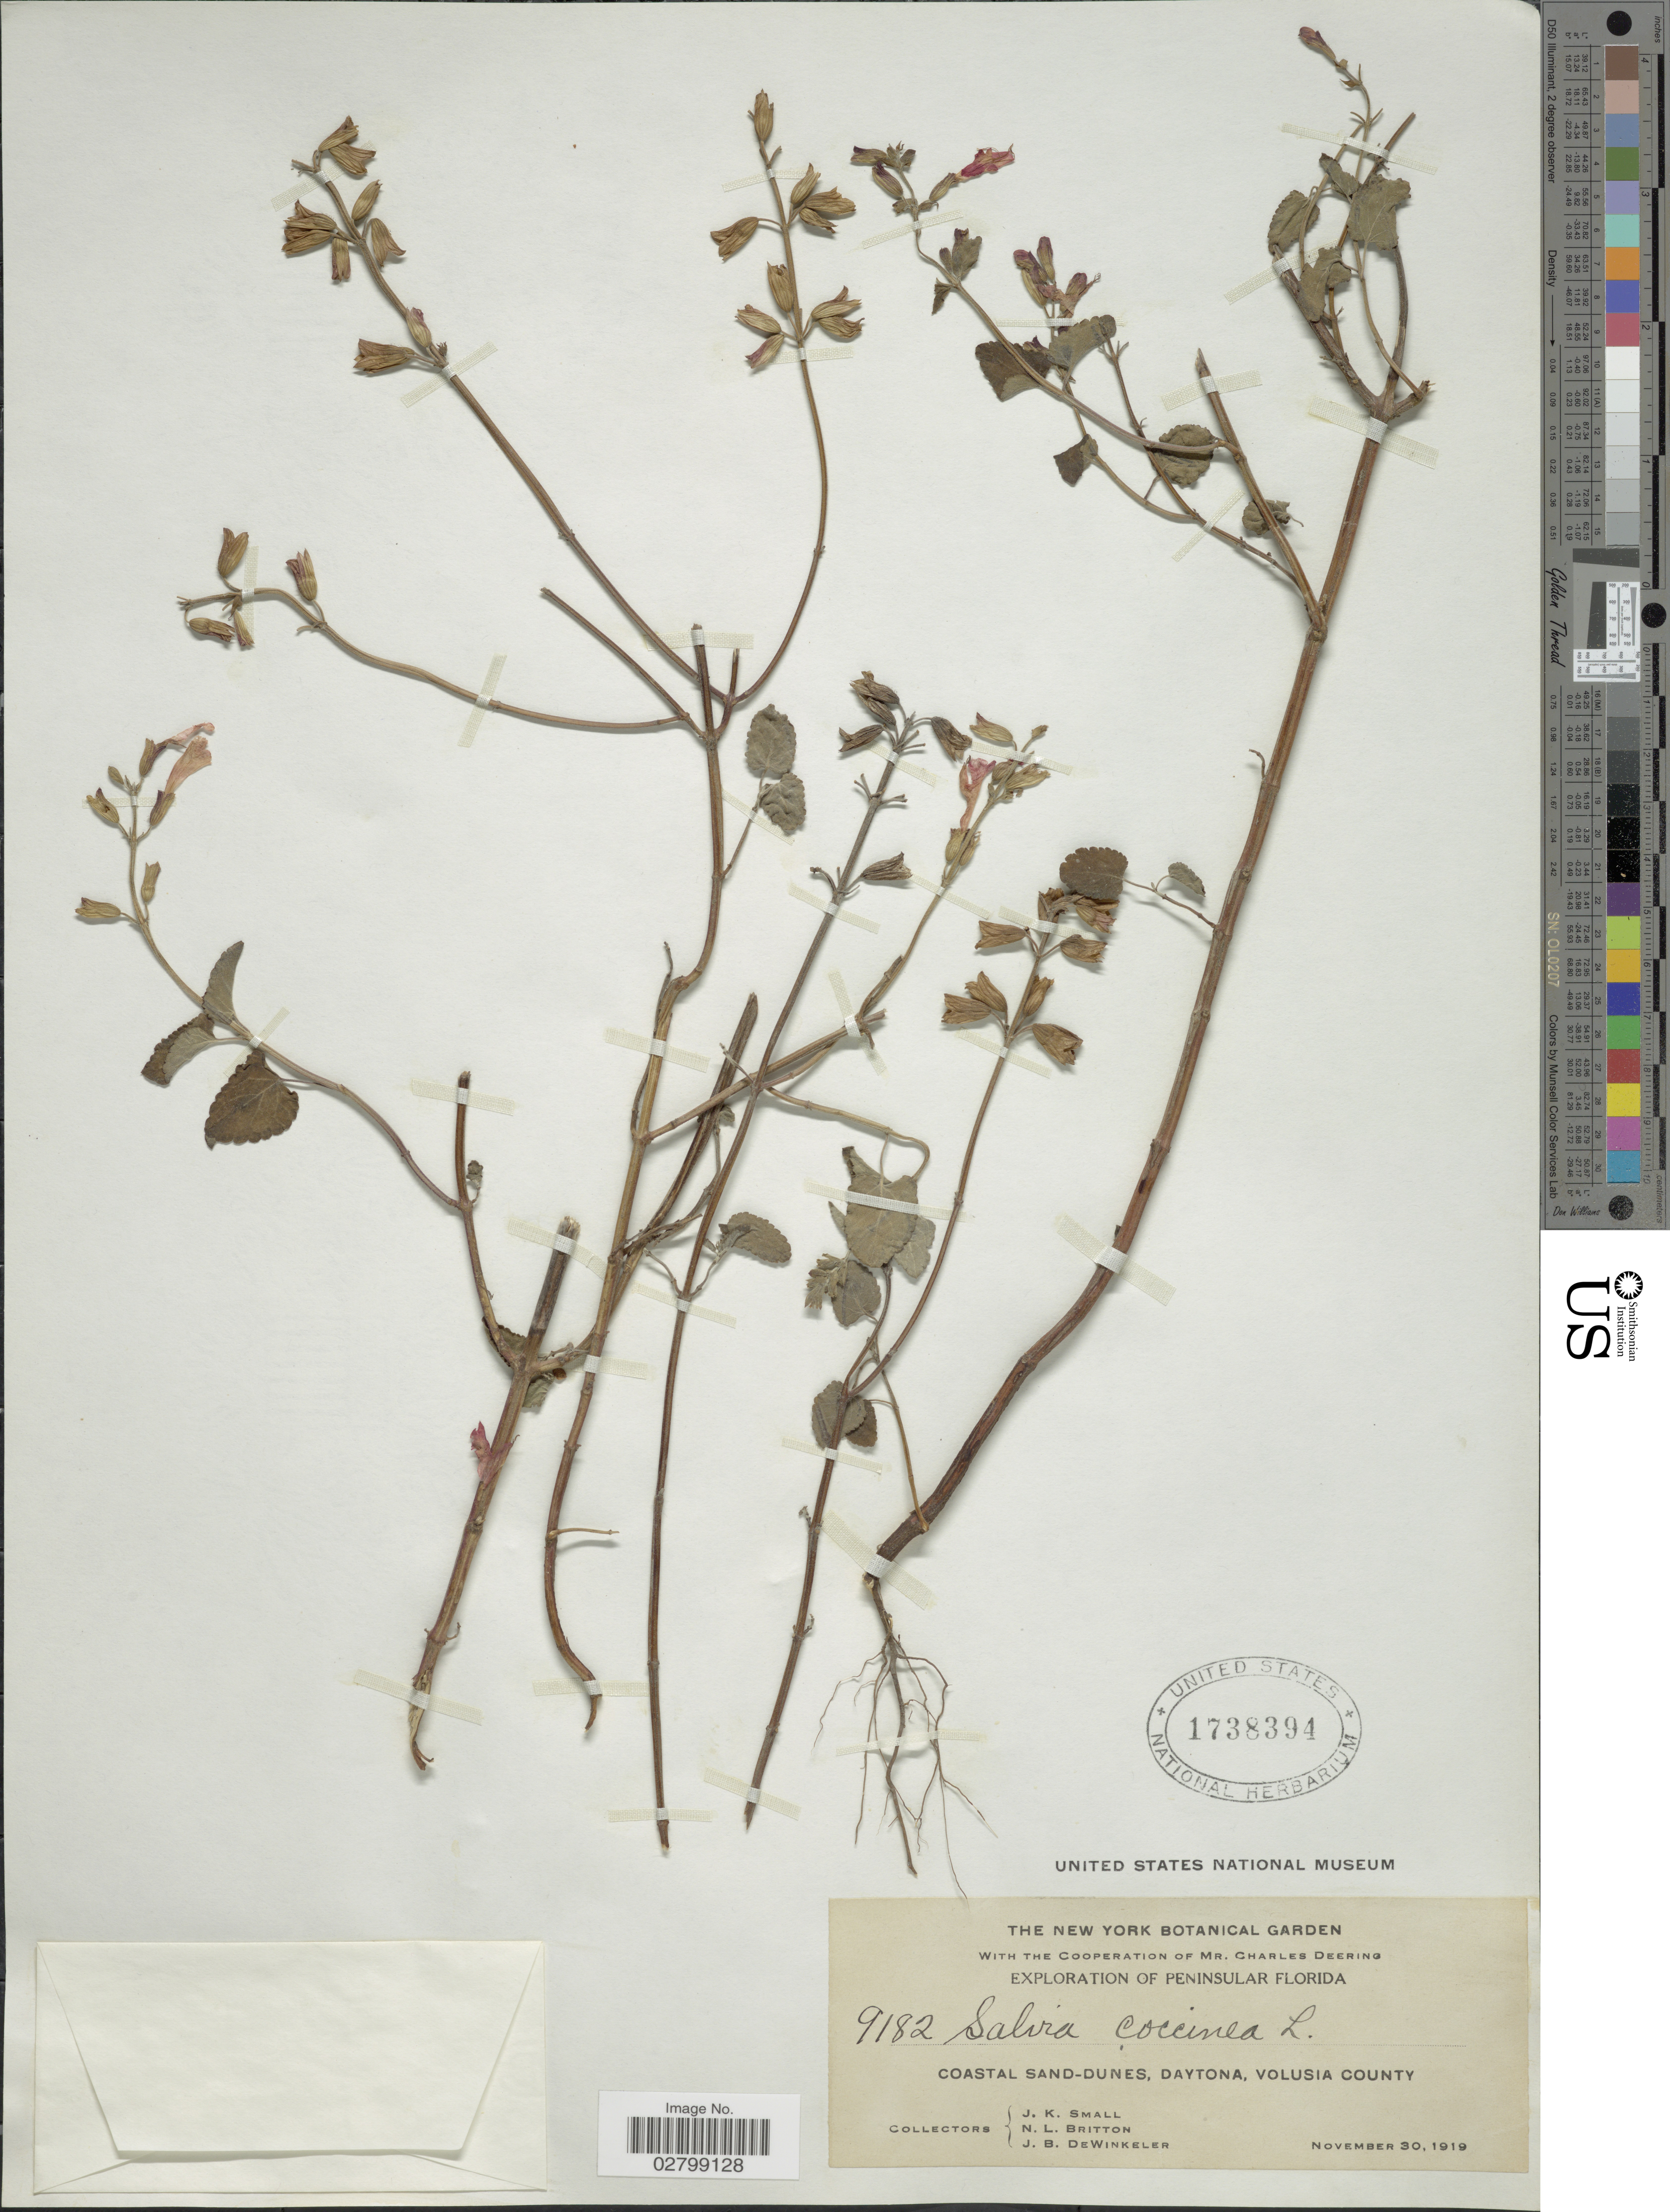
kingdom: Plantae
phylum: Tracheophyta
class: Magnoliopsida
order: Lamiales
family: Lamiaceae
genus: Salvia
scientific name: Salvia coccinea 'Naples Lavender'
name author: L. f. ex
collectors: J. K. Small, N. Britton & J. B. Dewinkeler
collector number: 9182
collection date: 1919-11-30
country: United States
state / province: Florida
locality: Peninsular Florida. Coastal Sand-Dunes, Daytona, Volusia County.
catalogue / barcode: US 1738394